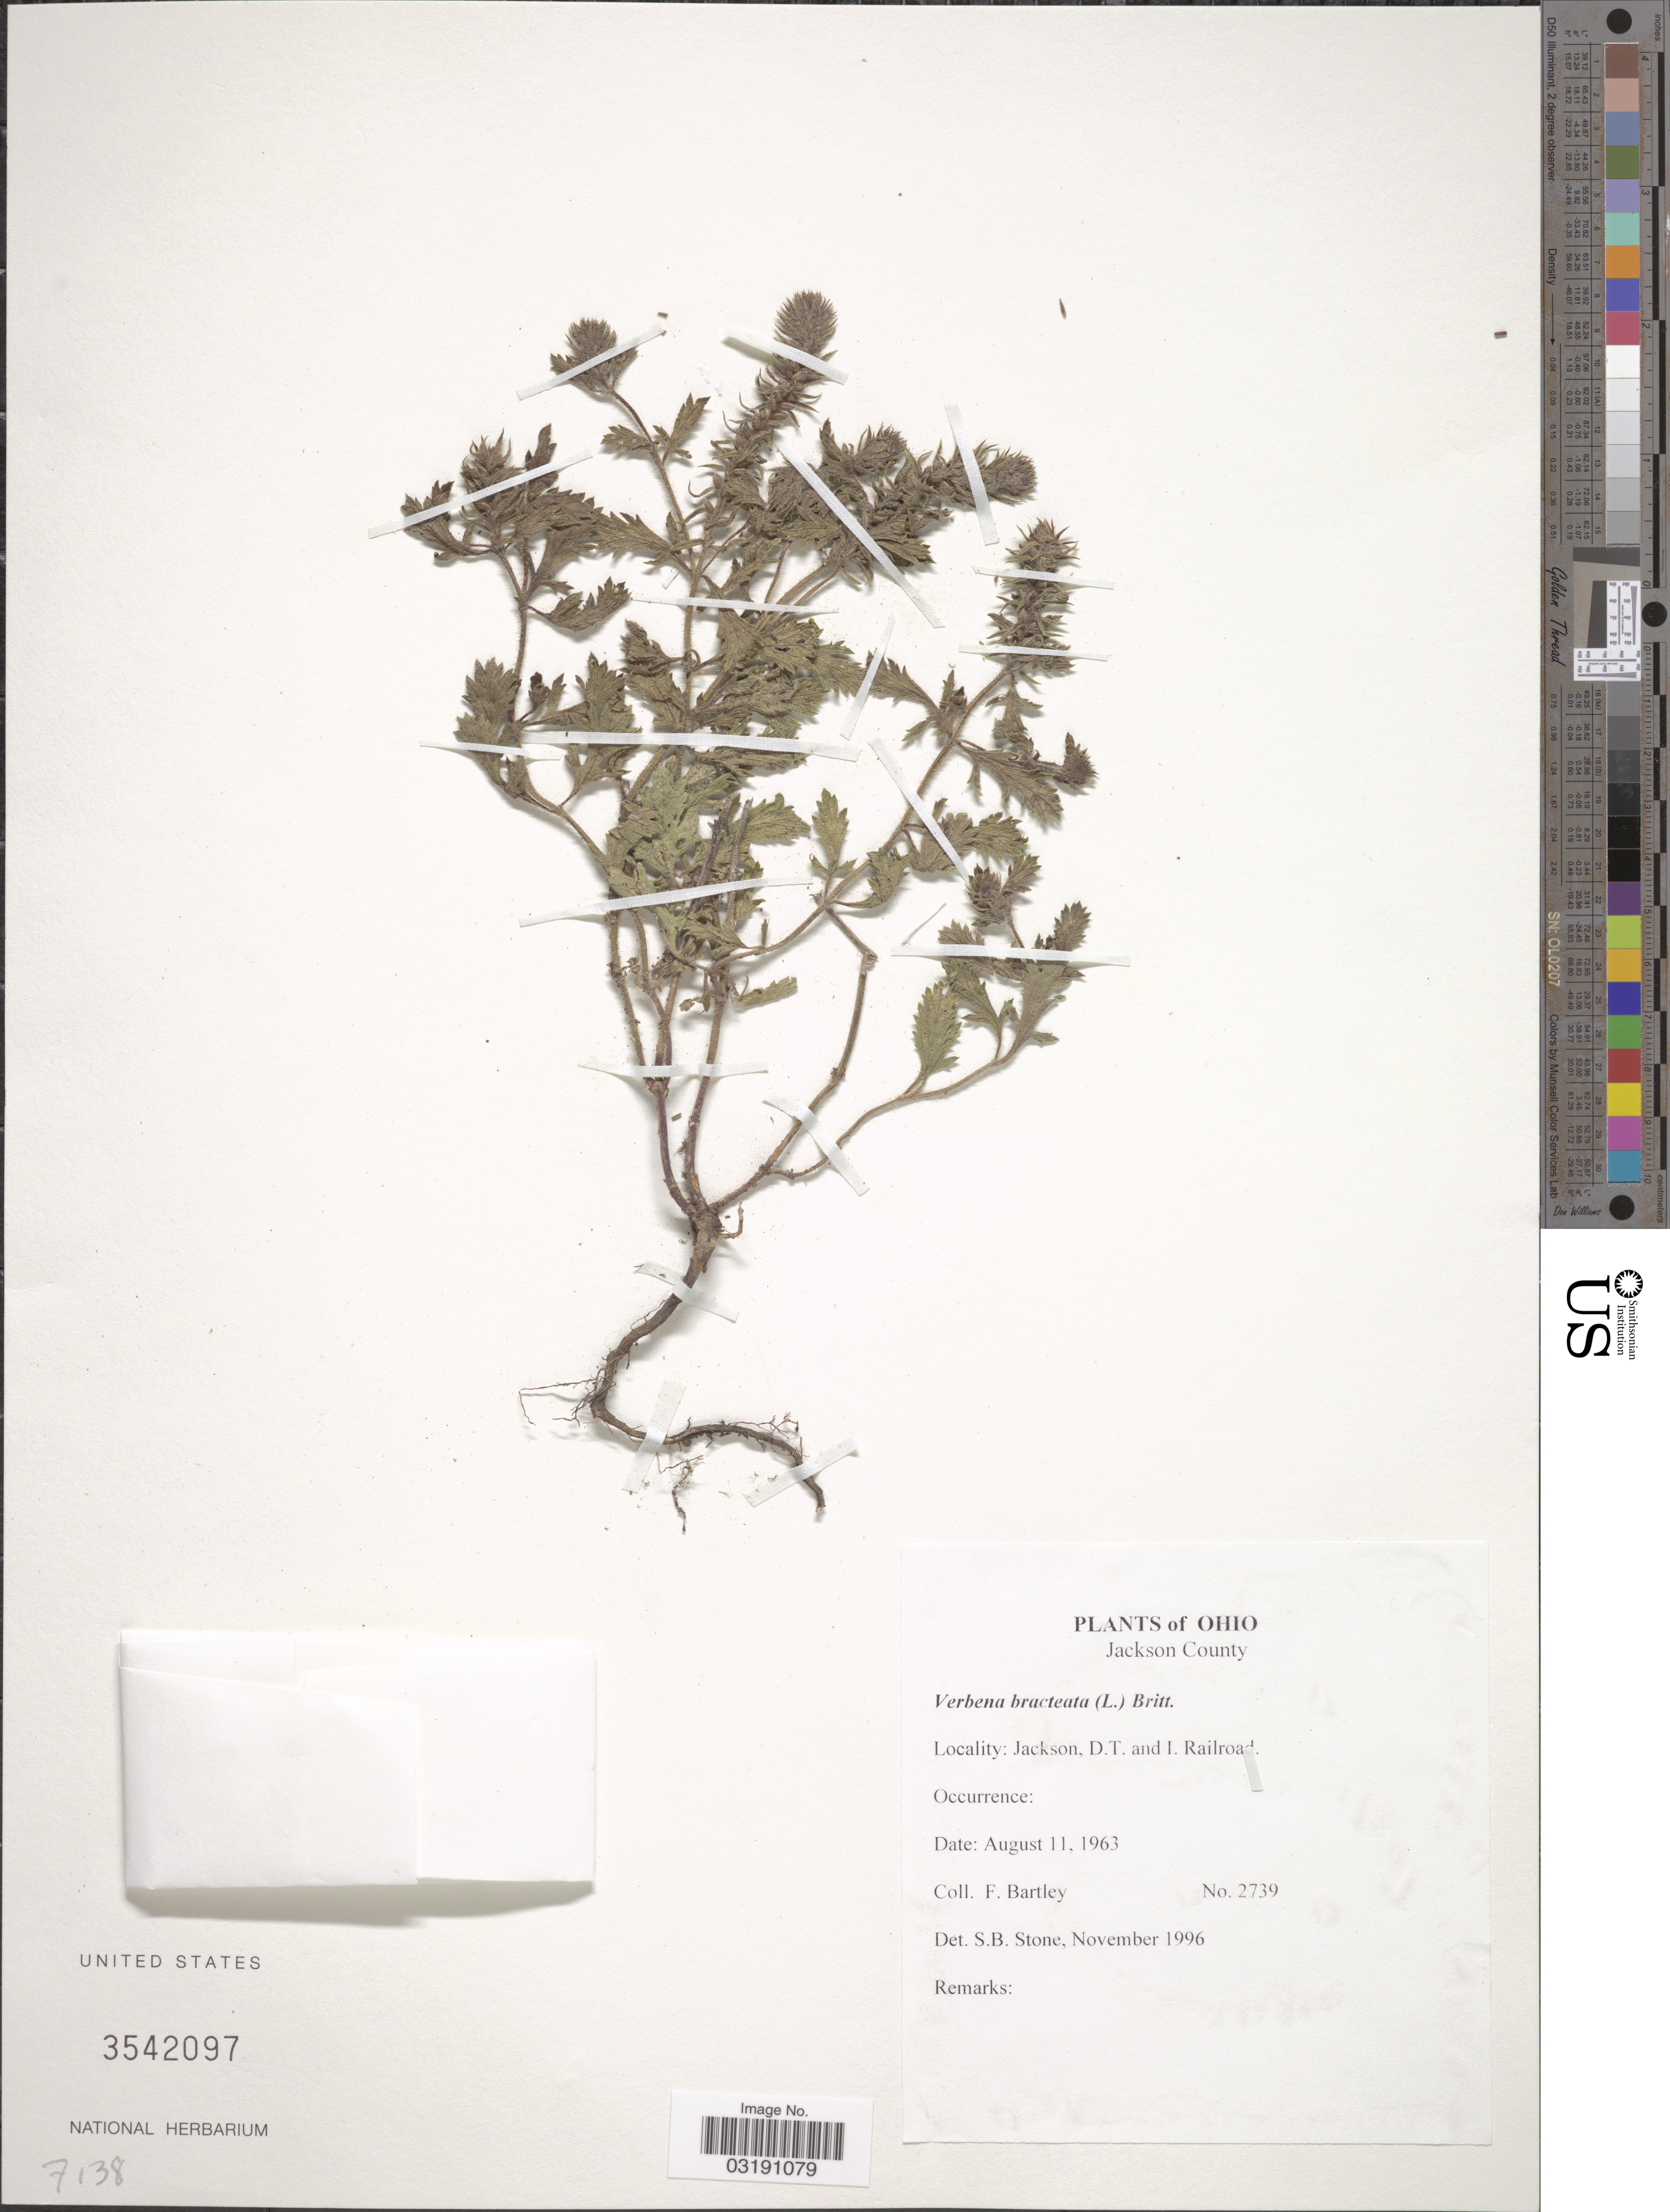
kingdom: Plantae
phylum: Tracheophyta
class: Magnoliopsida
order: Lamiales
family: Verbenaceae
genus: Verbena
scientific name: Verbena bracteata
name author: Cav. ex Lag. & Rodr.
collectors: F. Bartley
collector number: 2739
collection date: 1963-08-11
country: United States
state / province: Ohio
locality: Jackson County. Jackson, D.T. and I. Railroad.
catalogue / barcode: US 3542097